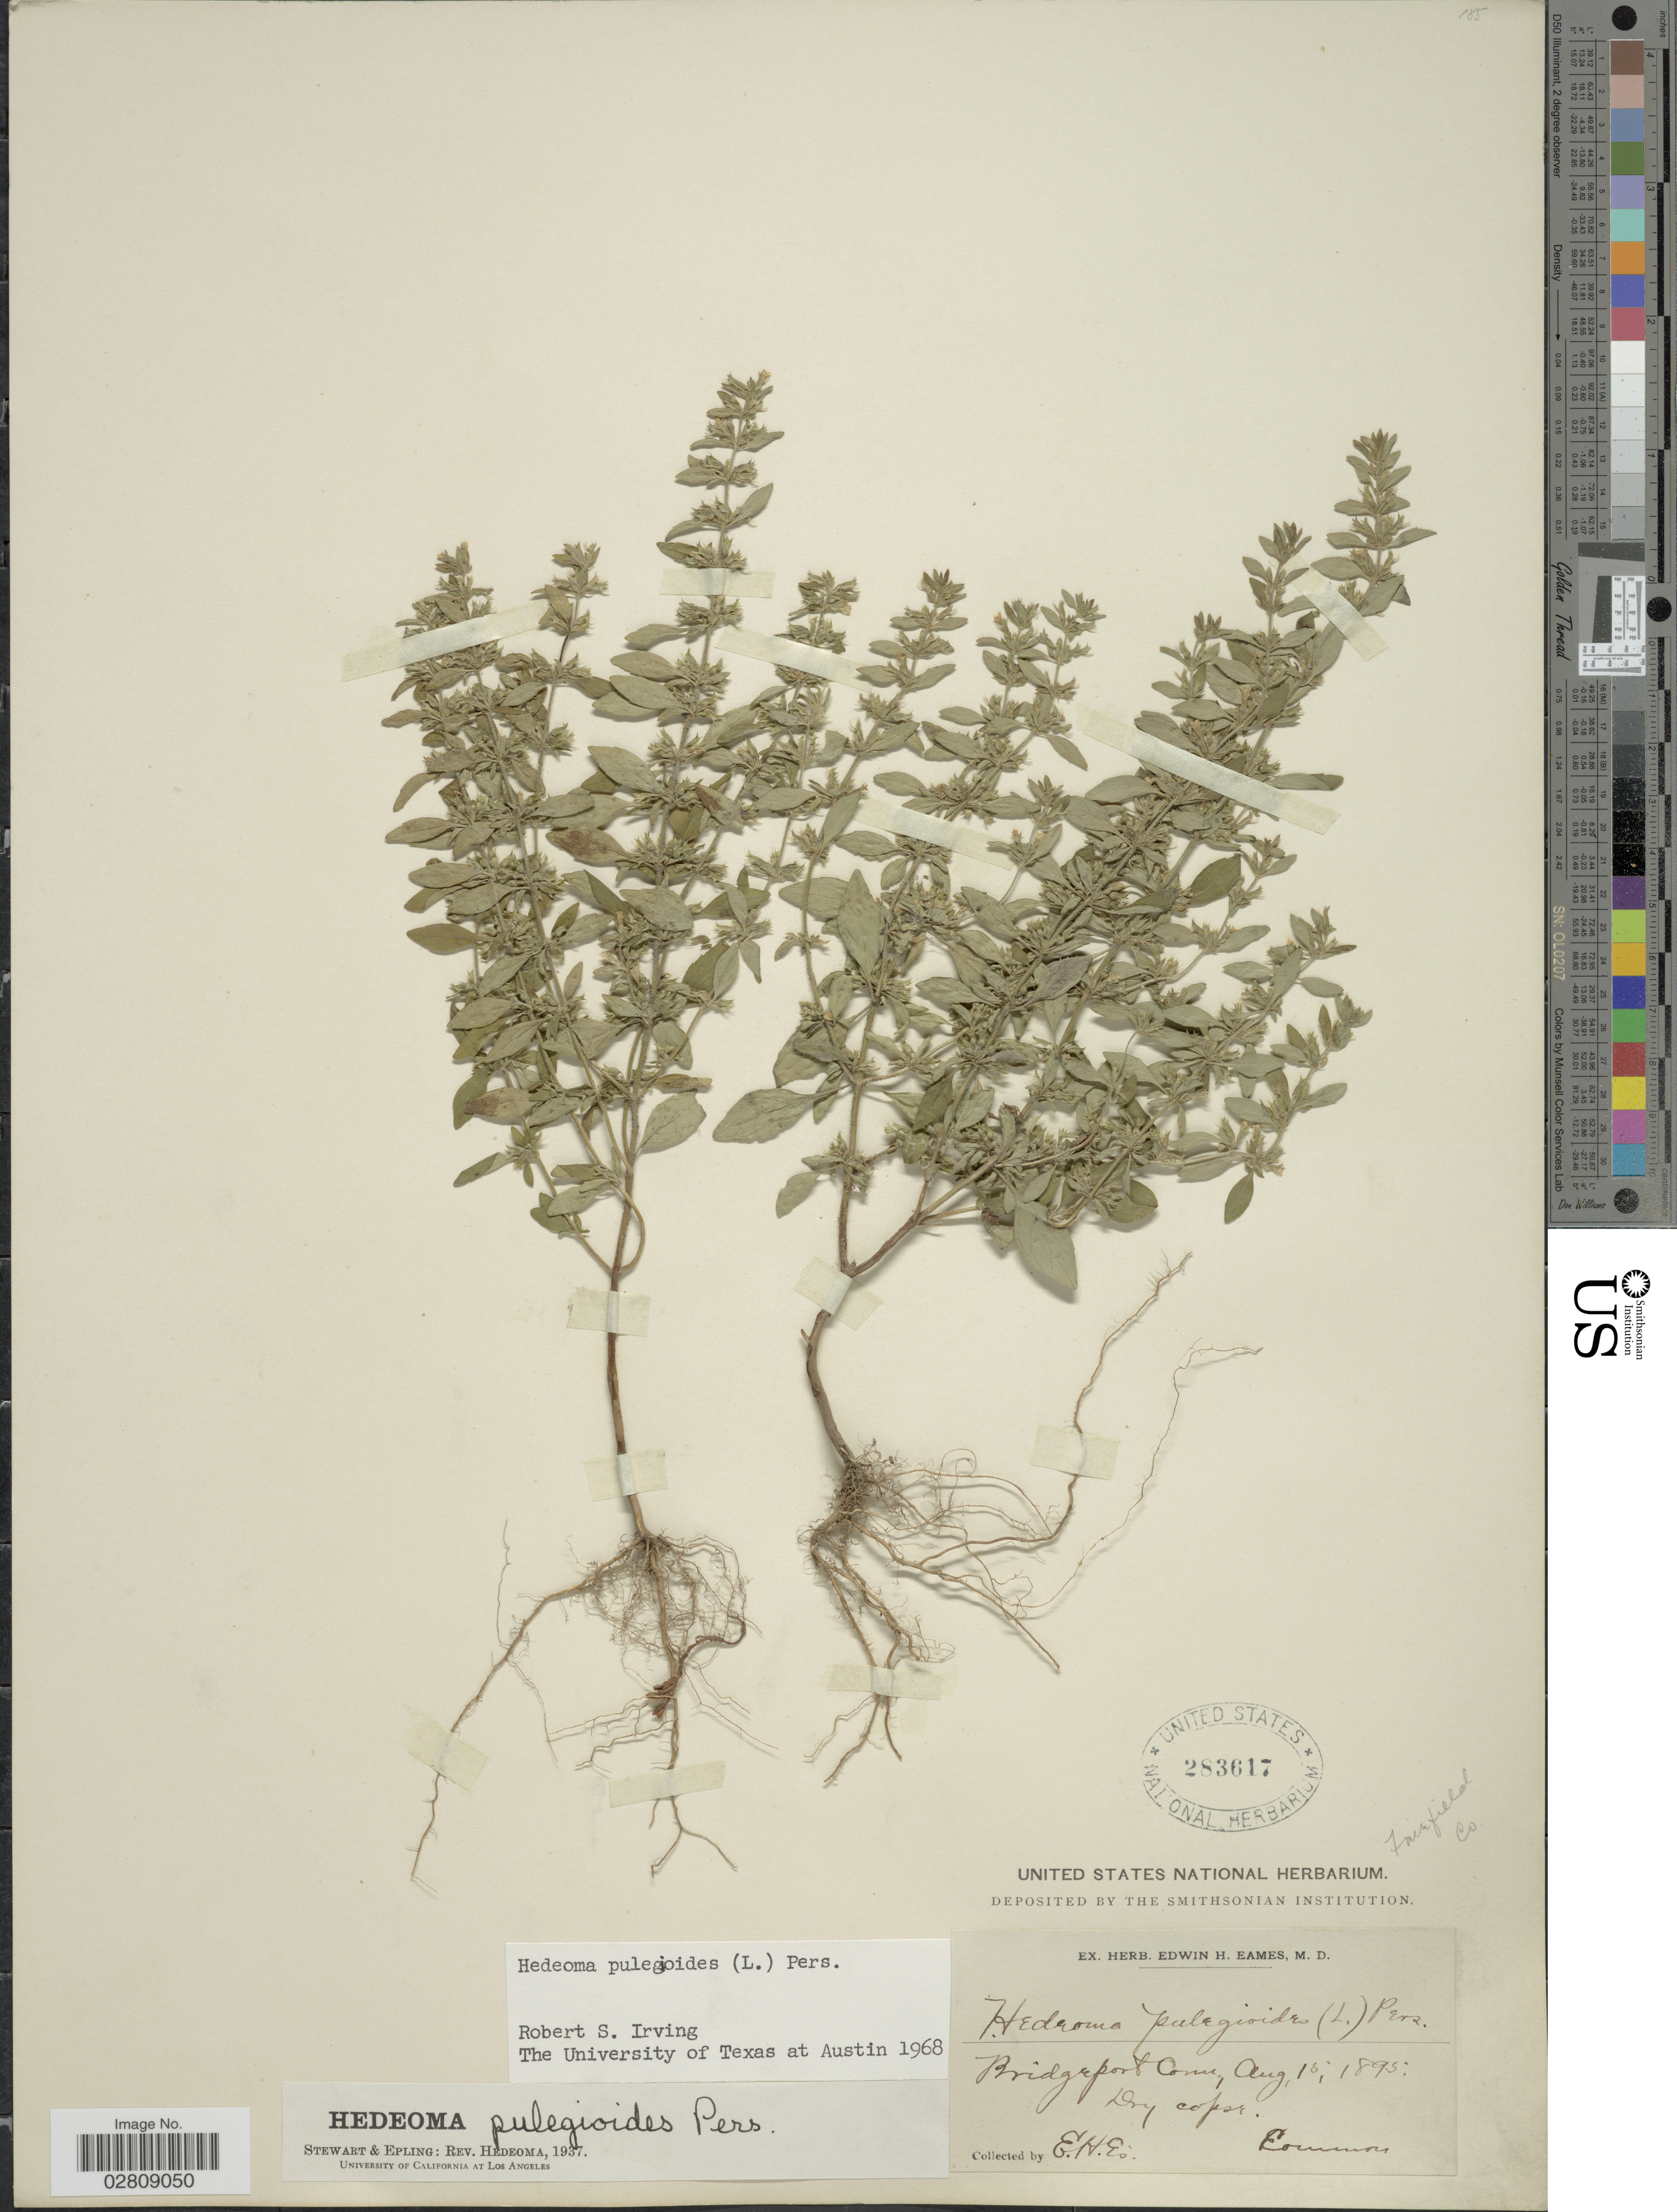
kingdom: Plantae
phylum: Tracheophyta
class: Magnoliopsida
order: Lamiales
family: Lamiaceae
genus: Hedeoma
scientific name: Hedeoma pulegioides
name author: (L.) Pers.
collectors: E. H. Eames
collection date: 1895-08-15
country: United States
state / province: Connecticut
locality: Fairfield co., Bridgeport.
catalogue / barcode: US 283617